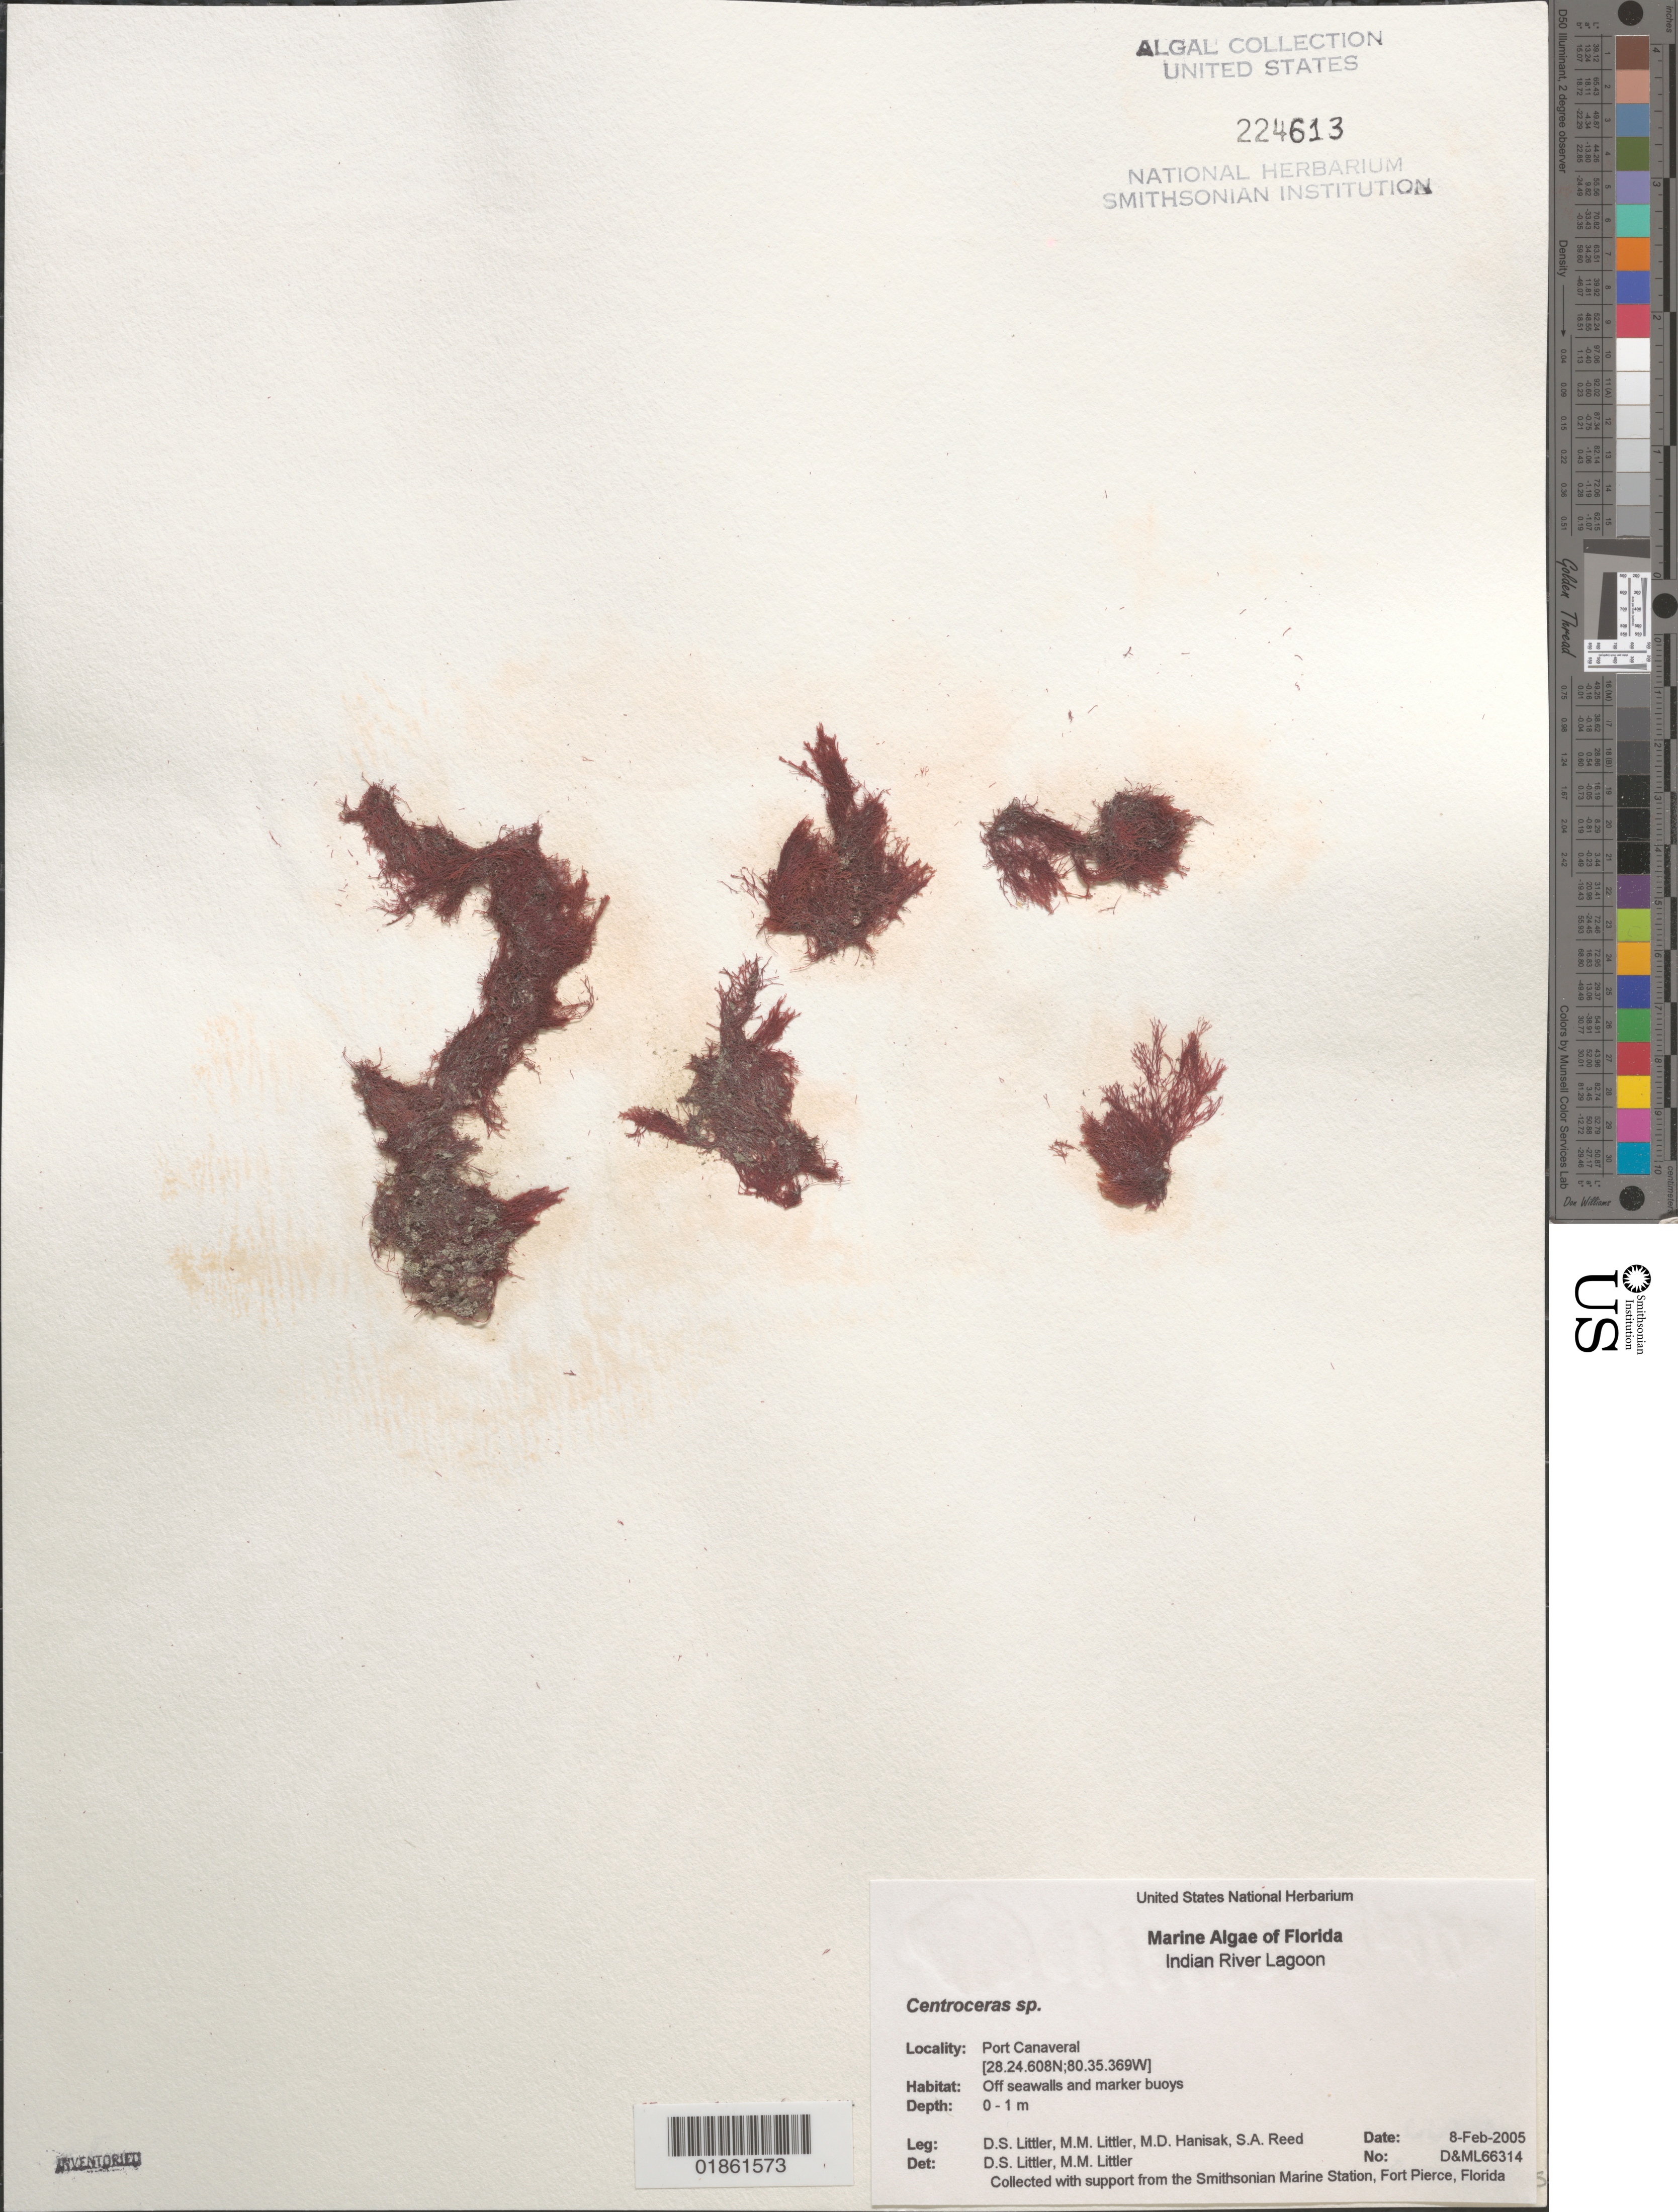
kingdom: Plantae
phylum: Rhodophyta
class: Florideophyceae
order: Ceramiales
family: Ceramiaceae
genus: Centroceras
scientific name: Centroceras sp.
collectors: D. S. Littler, M. Hanisak & S. Reed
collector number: D&ML66314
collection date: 2005-02-08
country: United States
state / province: Florida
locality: Indian River Lagoon. Port Canaveral.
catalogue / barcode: US 224613